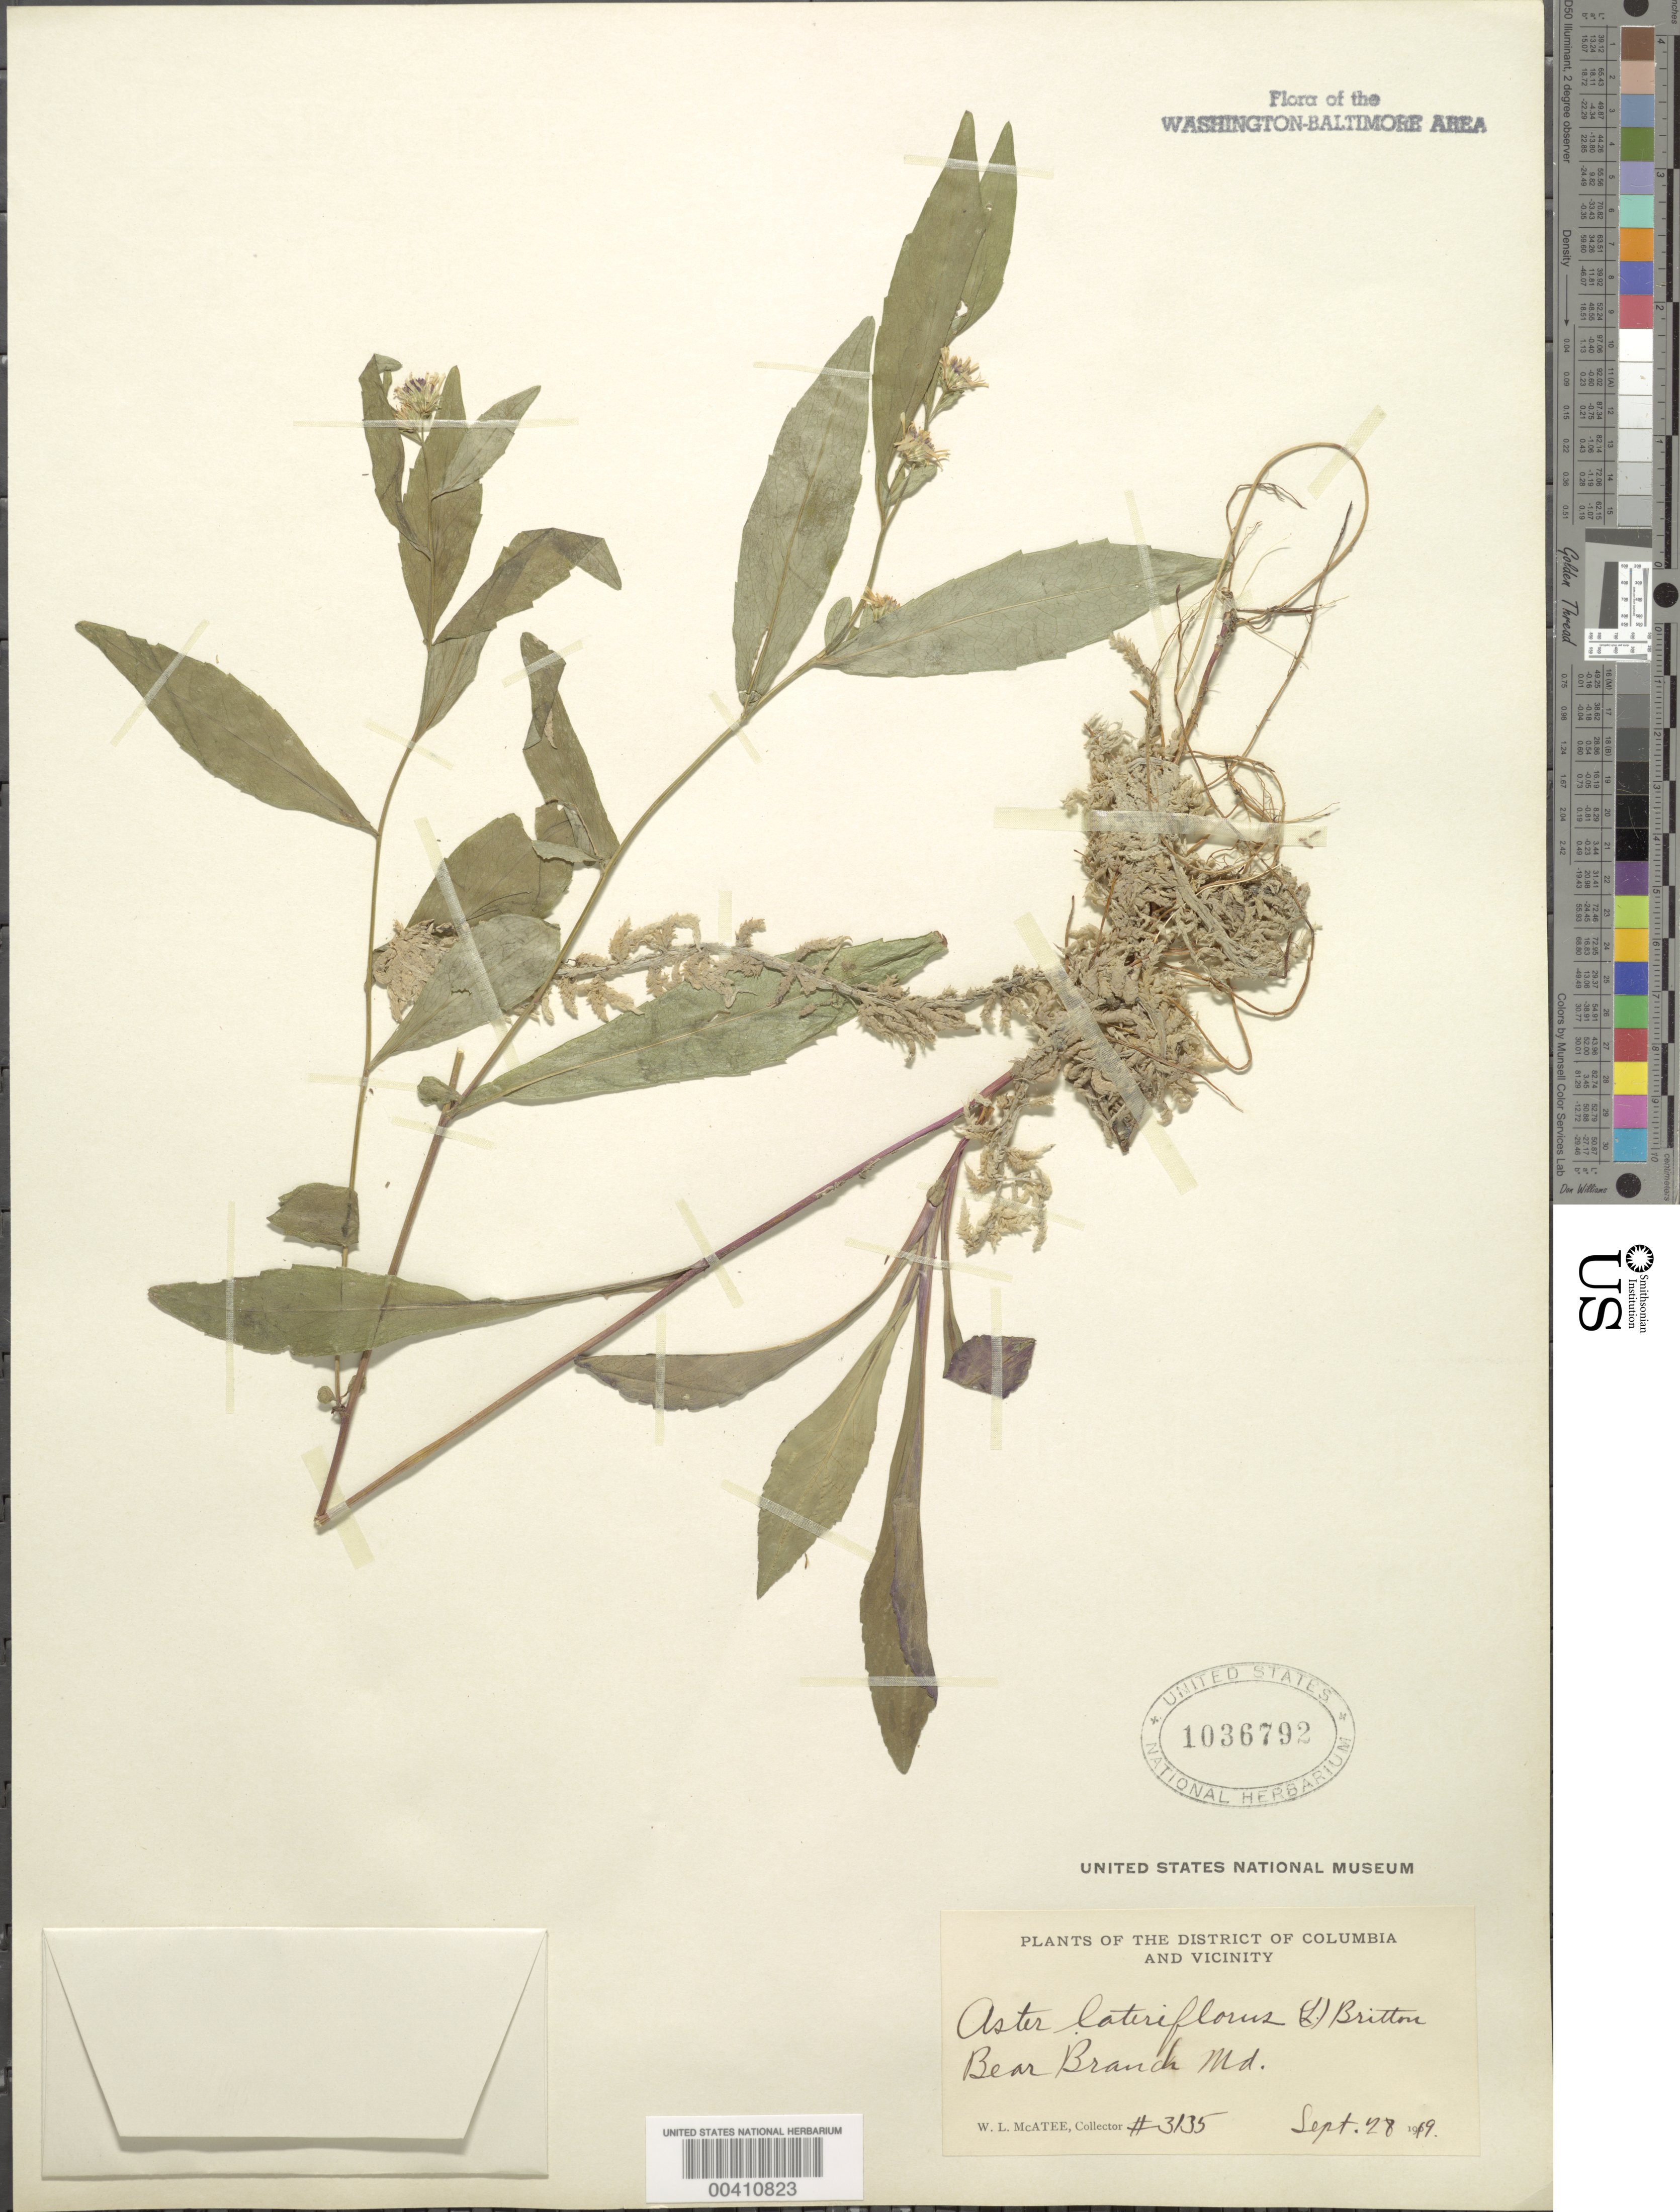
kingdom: Plantae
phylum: Tracheophyta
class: Magnoliopsida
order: Asterales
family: Asteraceae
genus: Symphyotrichum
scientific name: Symphyotrichum lateriflorum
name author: (L.) Á. Löve & D. Löve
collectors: W. McAtee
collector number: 3135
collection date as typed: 28 Sep 1919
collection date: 1919-09-28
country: United States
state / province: Maryland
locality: Bear Branch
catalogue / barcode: US 1036792